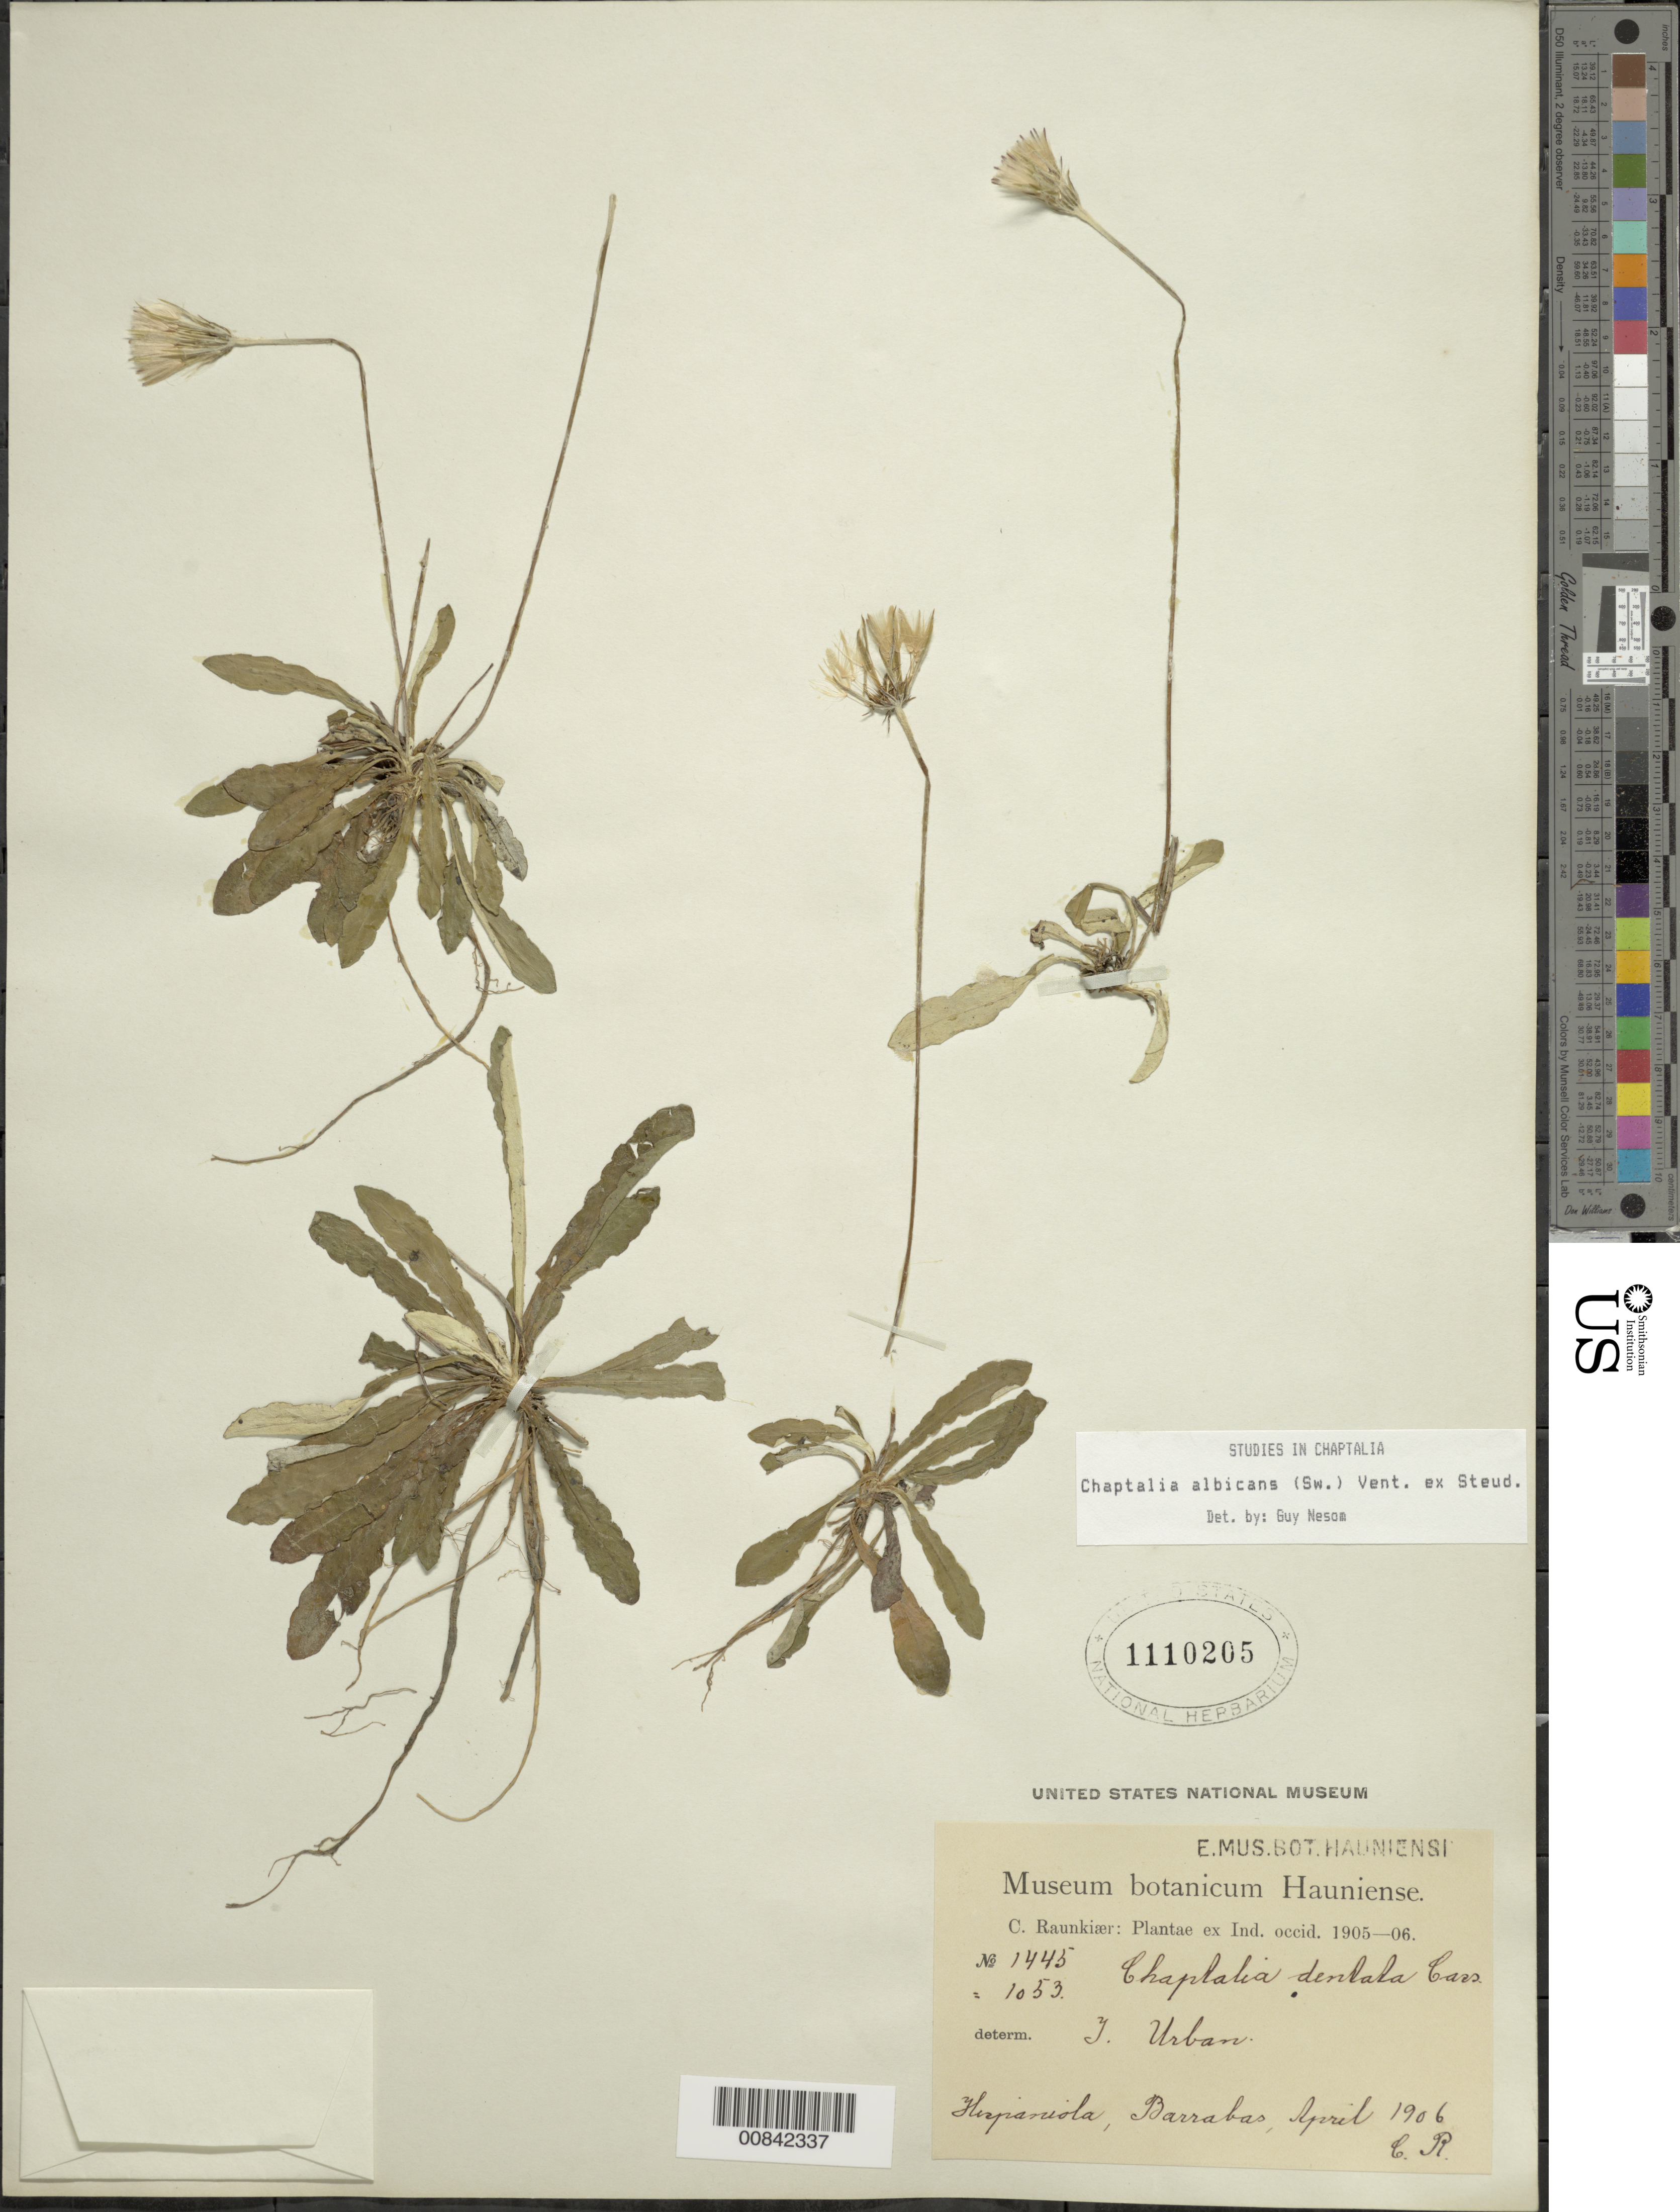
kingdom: Plantae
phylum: Tracheophyta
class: Magnoliopsida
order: Asterales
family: Asteraceae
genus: Chaptalia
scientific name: Chaptalia albicans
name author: (Sw.) Vent. ex B.D. Jacks.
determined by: Nesom, Guy L.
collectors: C. C. Raunkiaer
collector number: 1445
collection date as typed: Apr 1906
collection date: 1906-04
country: Dominican Republic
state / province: Puerto Plata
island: Hispaniola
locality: Barrabas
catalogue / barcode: US 1110205